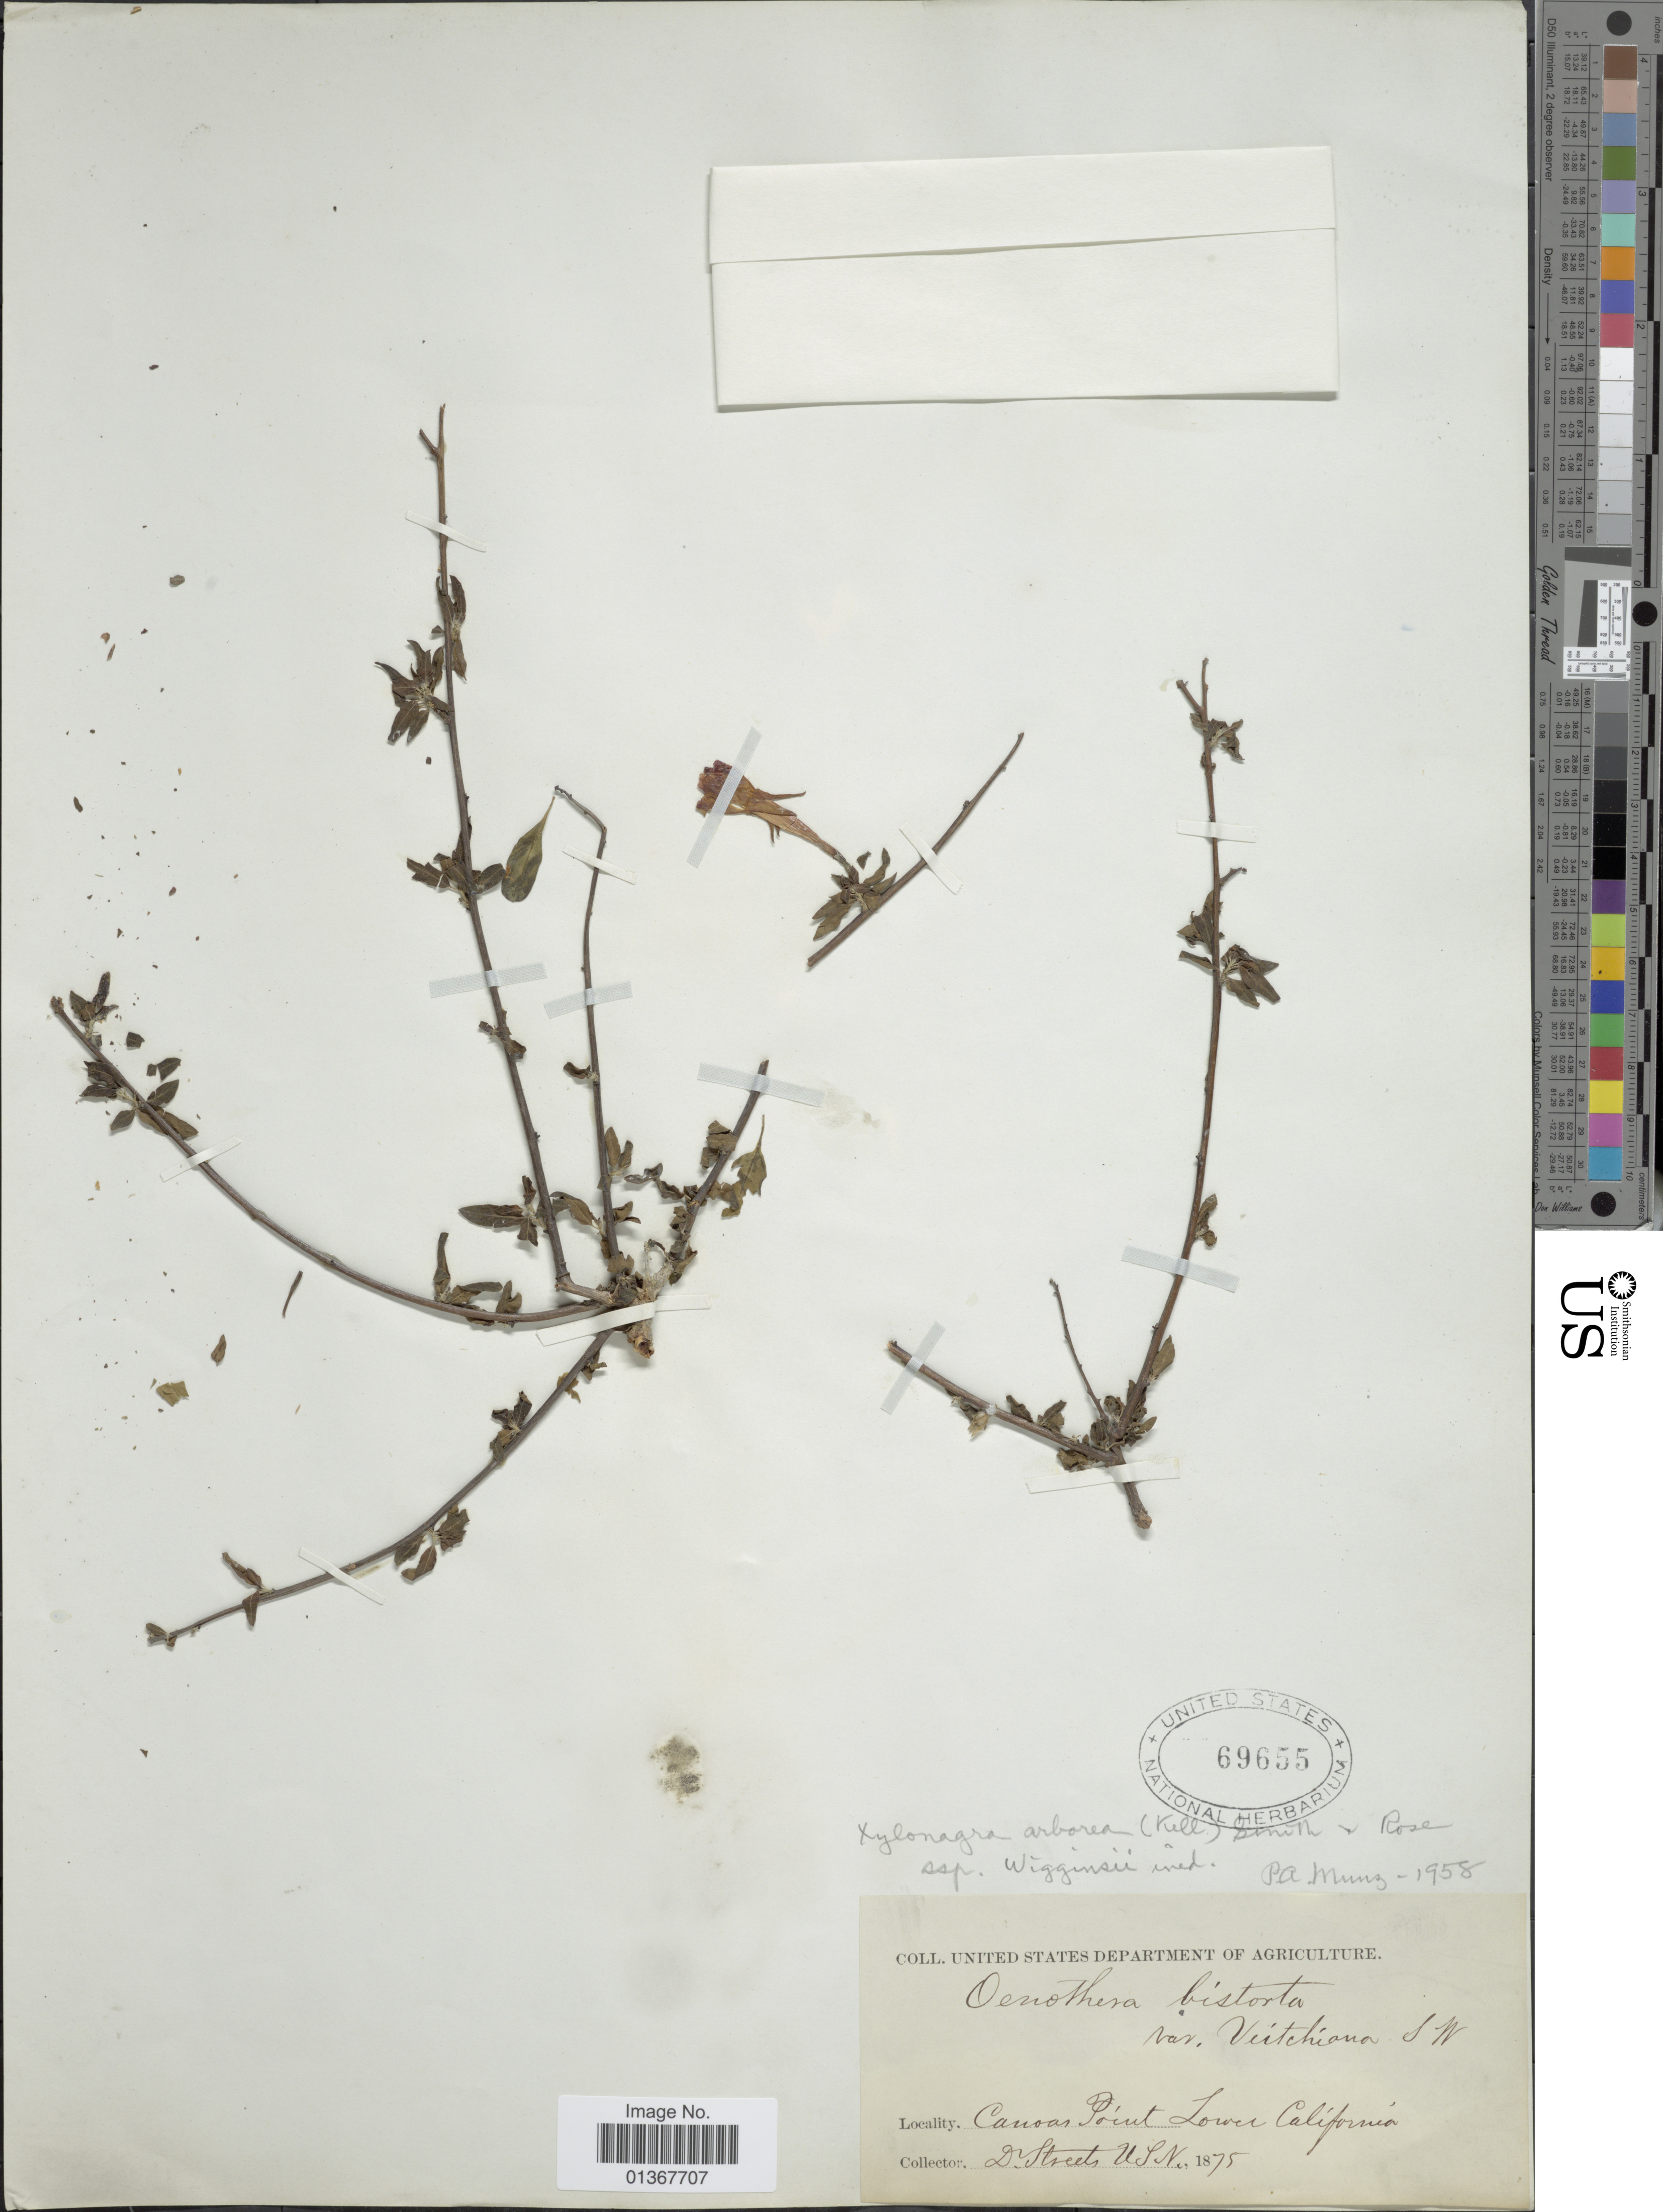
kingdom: Plantae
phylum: Tracheophyta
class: Magnoliopsida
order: Myrtales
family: Onagraceae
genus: Xylonagra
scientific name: Xylonagra arborea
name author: (Kellogg) Donn. Sm. & Rose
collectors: -. Streets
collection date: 1875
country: Mexico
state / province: Baja California Norte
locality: Canoas Point Lower California.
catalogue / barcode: US 69655